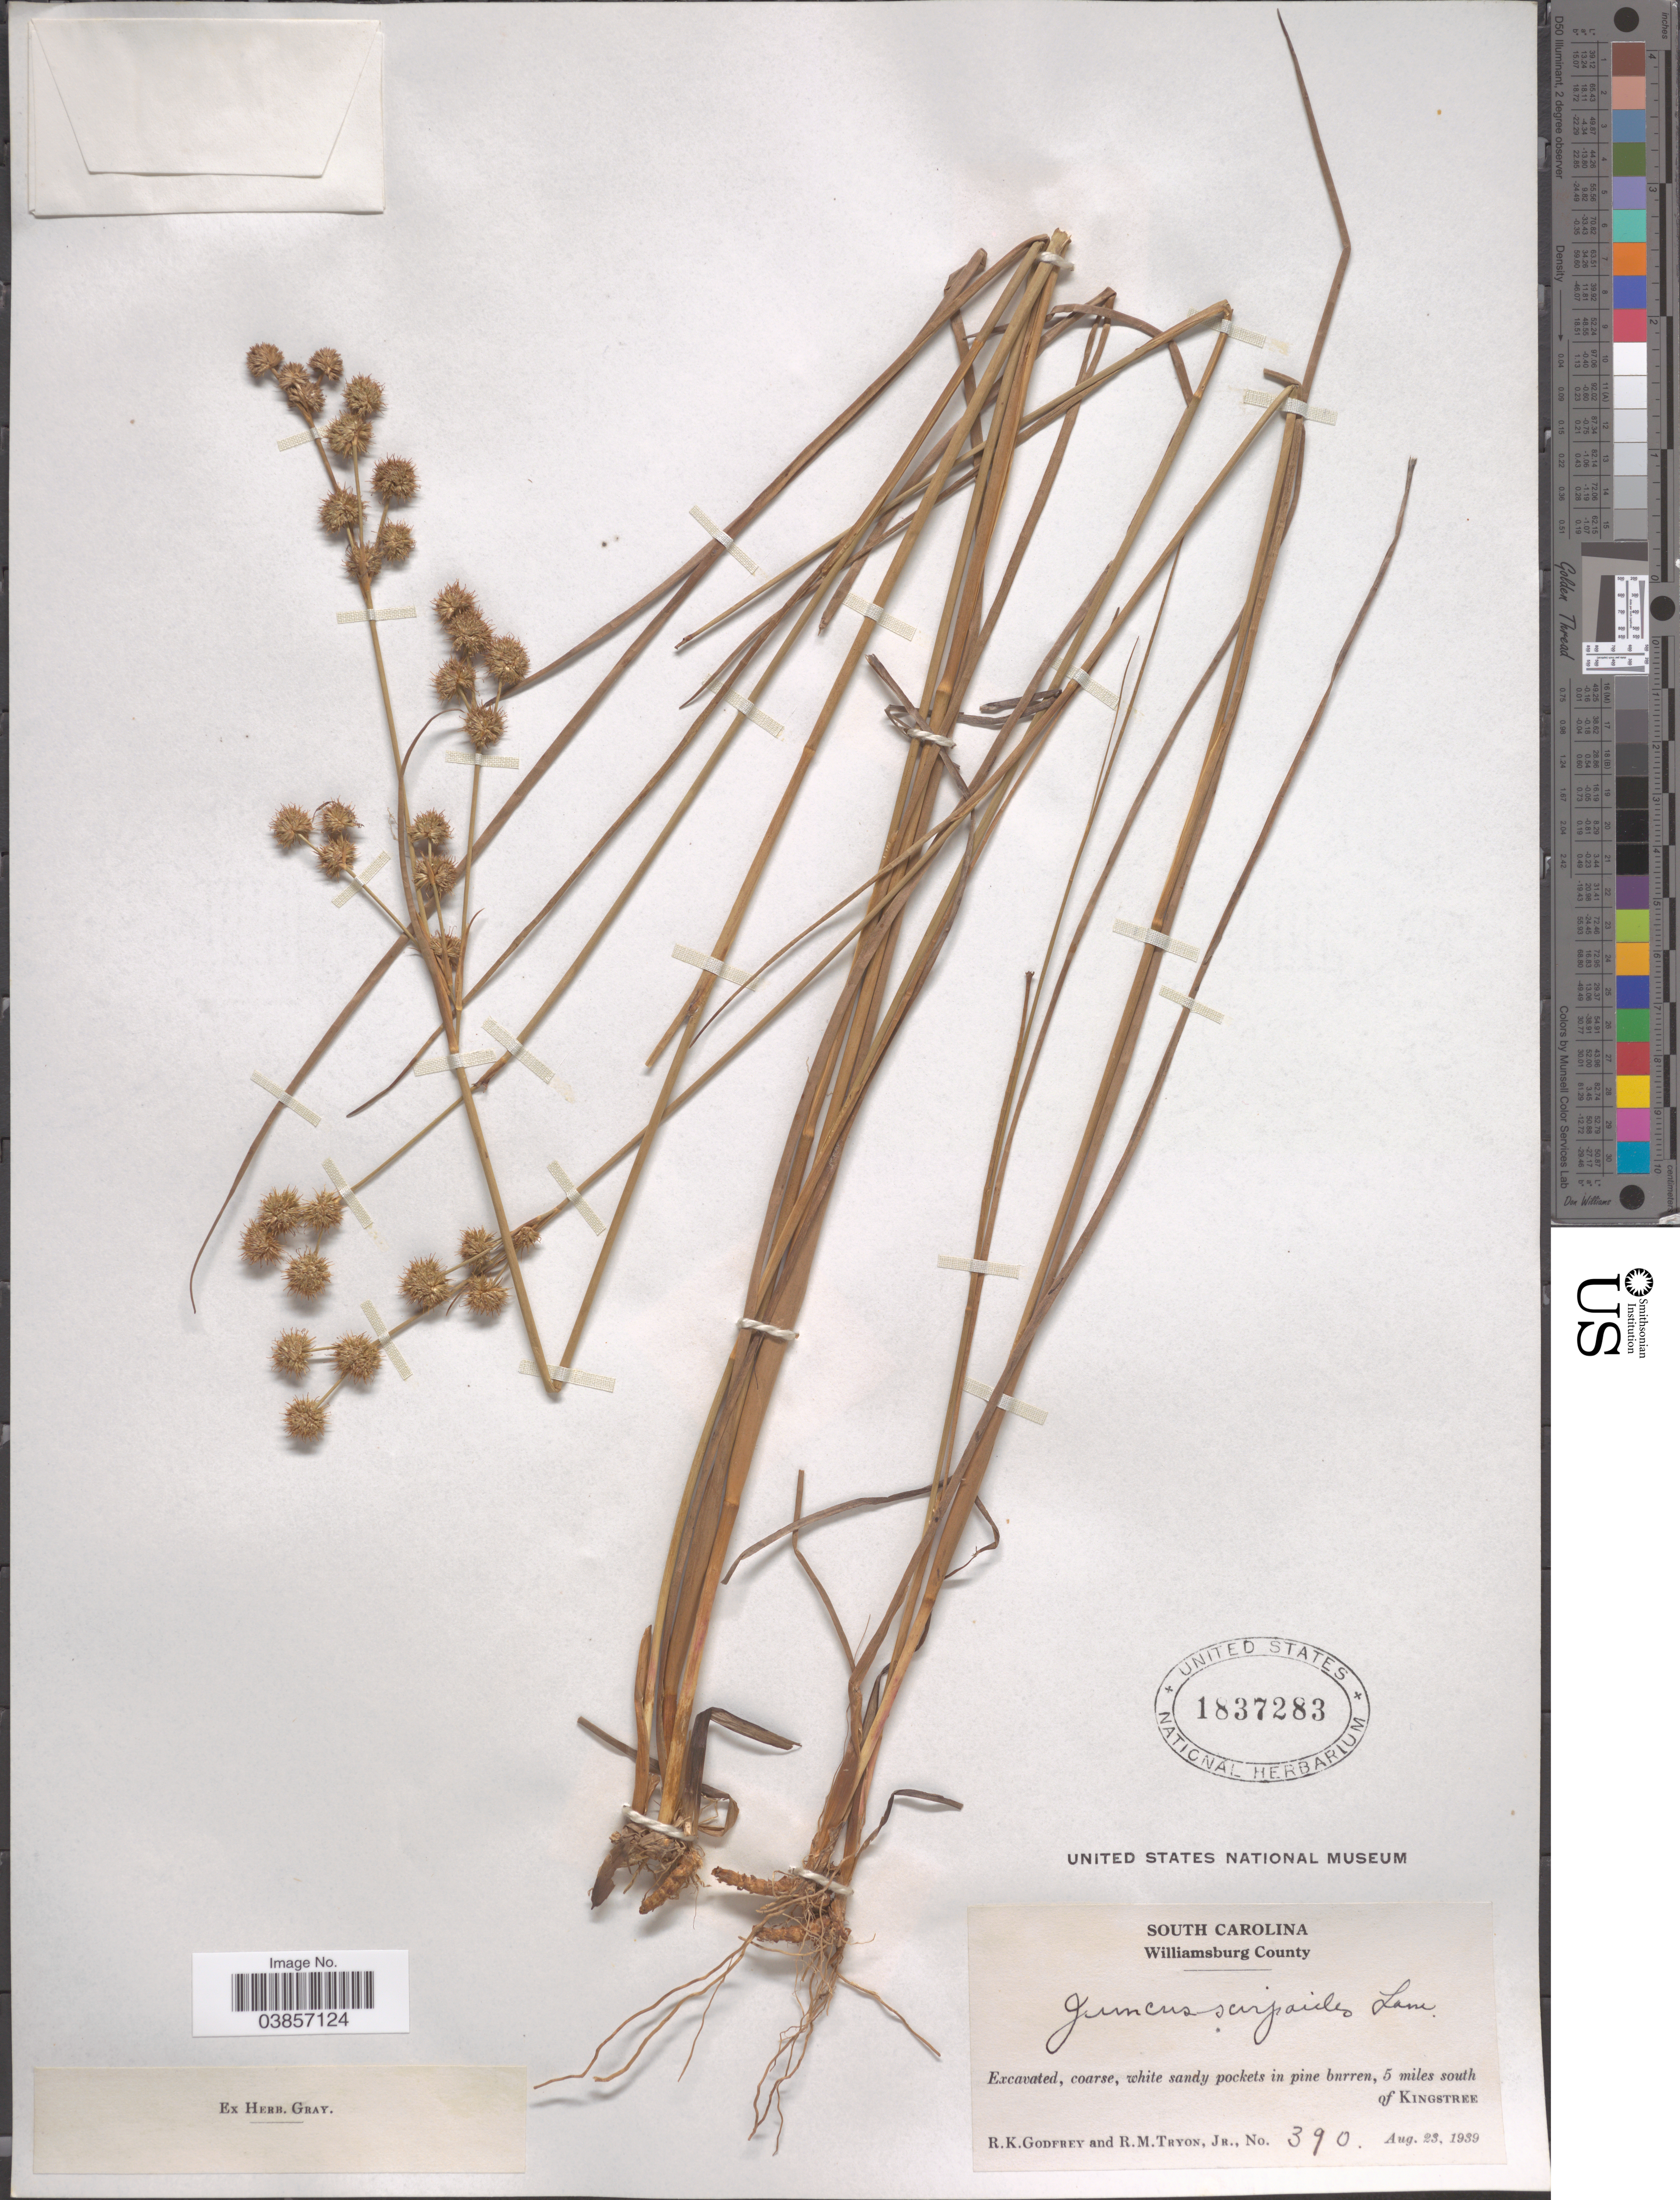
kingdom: Plantae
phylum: Tracheophyta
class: Liliopsida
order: Poales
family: Juncaceae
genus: Juncus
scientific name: Juncus scirpoides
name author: Lam.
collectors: R. K. Godfrey & R. Tryon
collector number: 390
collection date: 1939-08-23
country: United States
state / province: South Carolina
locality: Williamsburg County. 5 miles south of Kingstree.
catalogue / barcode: US 1837283